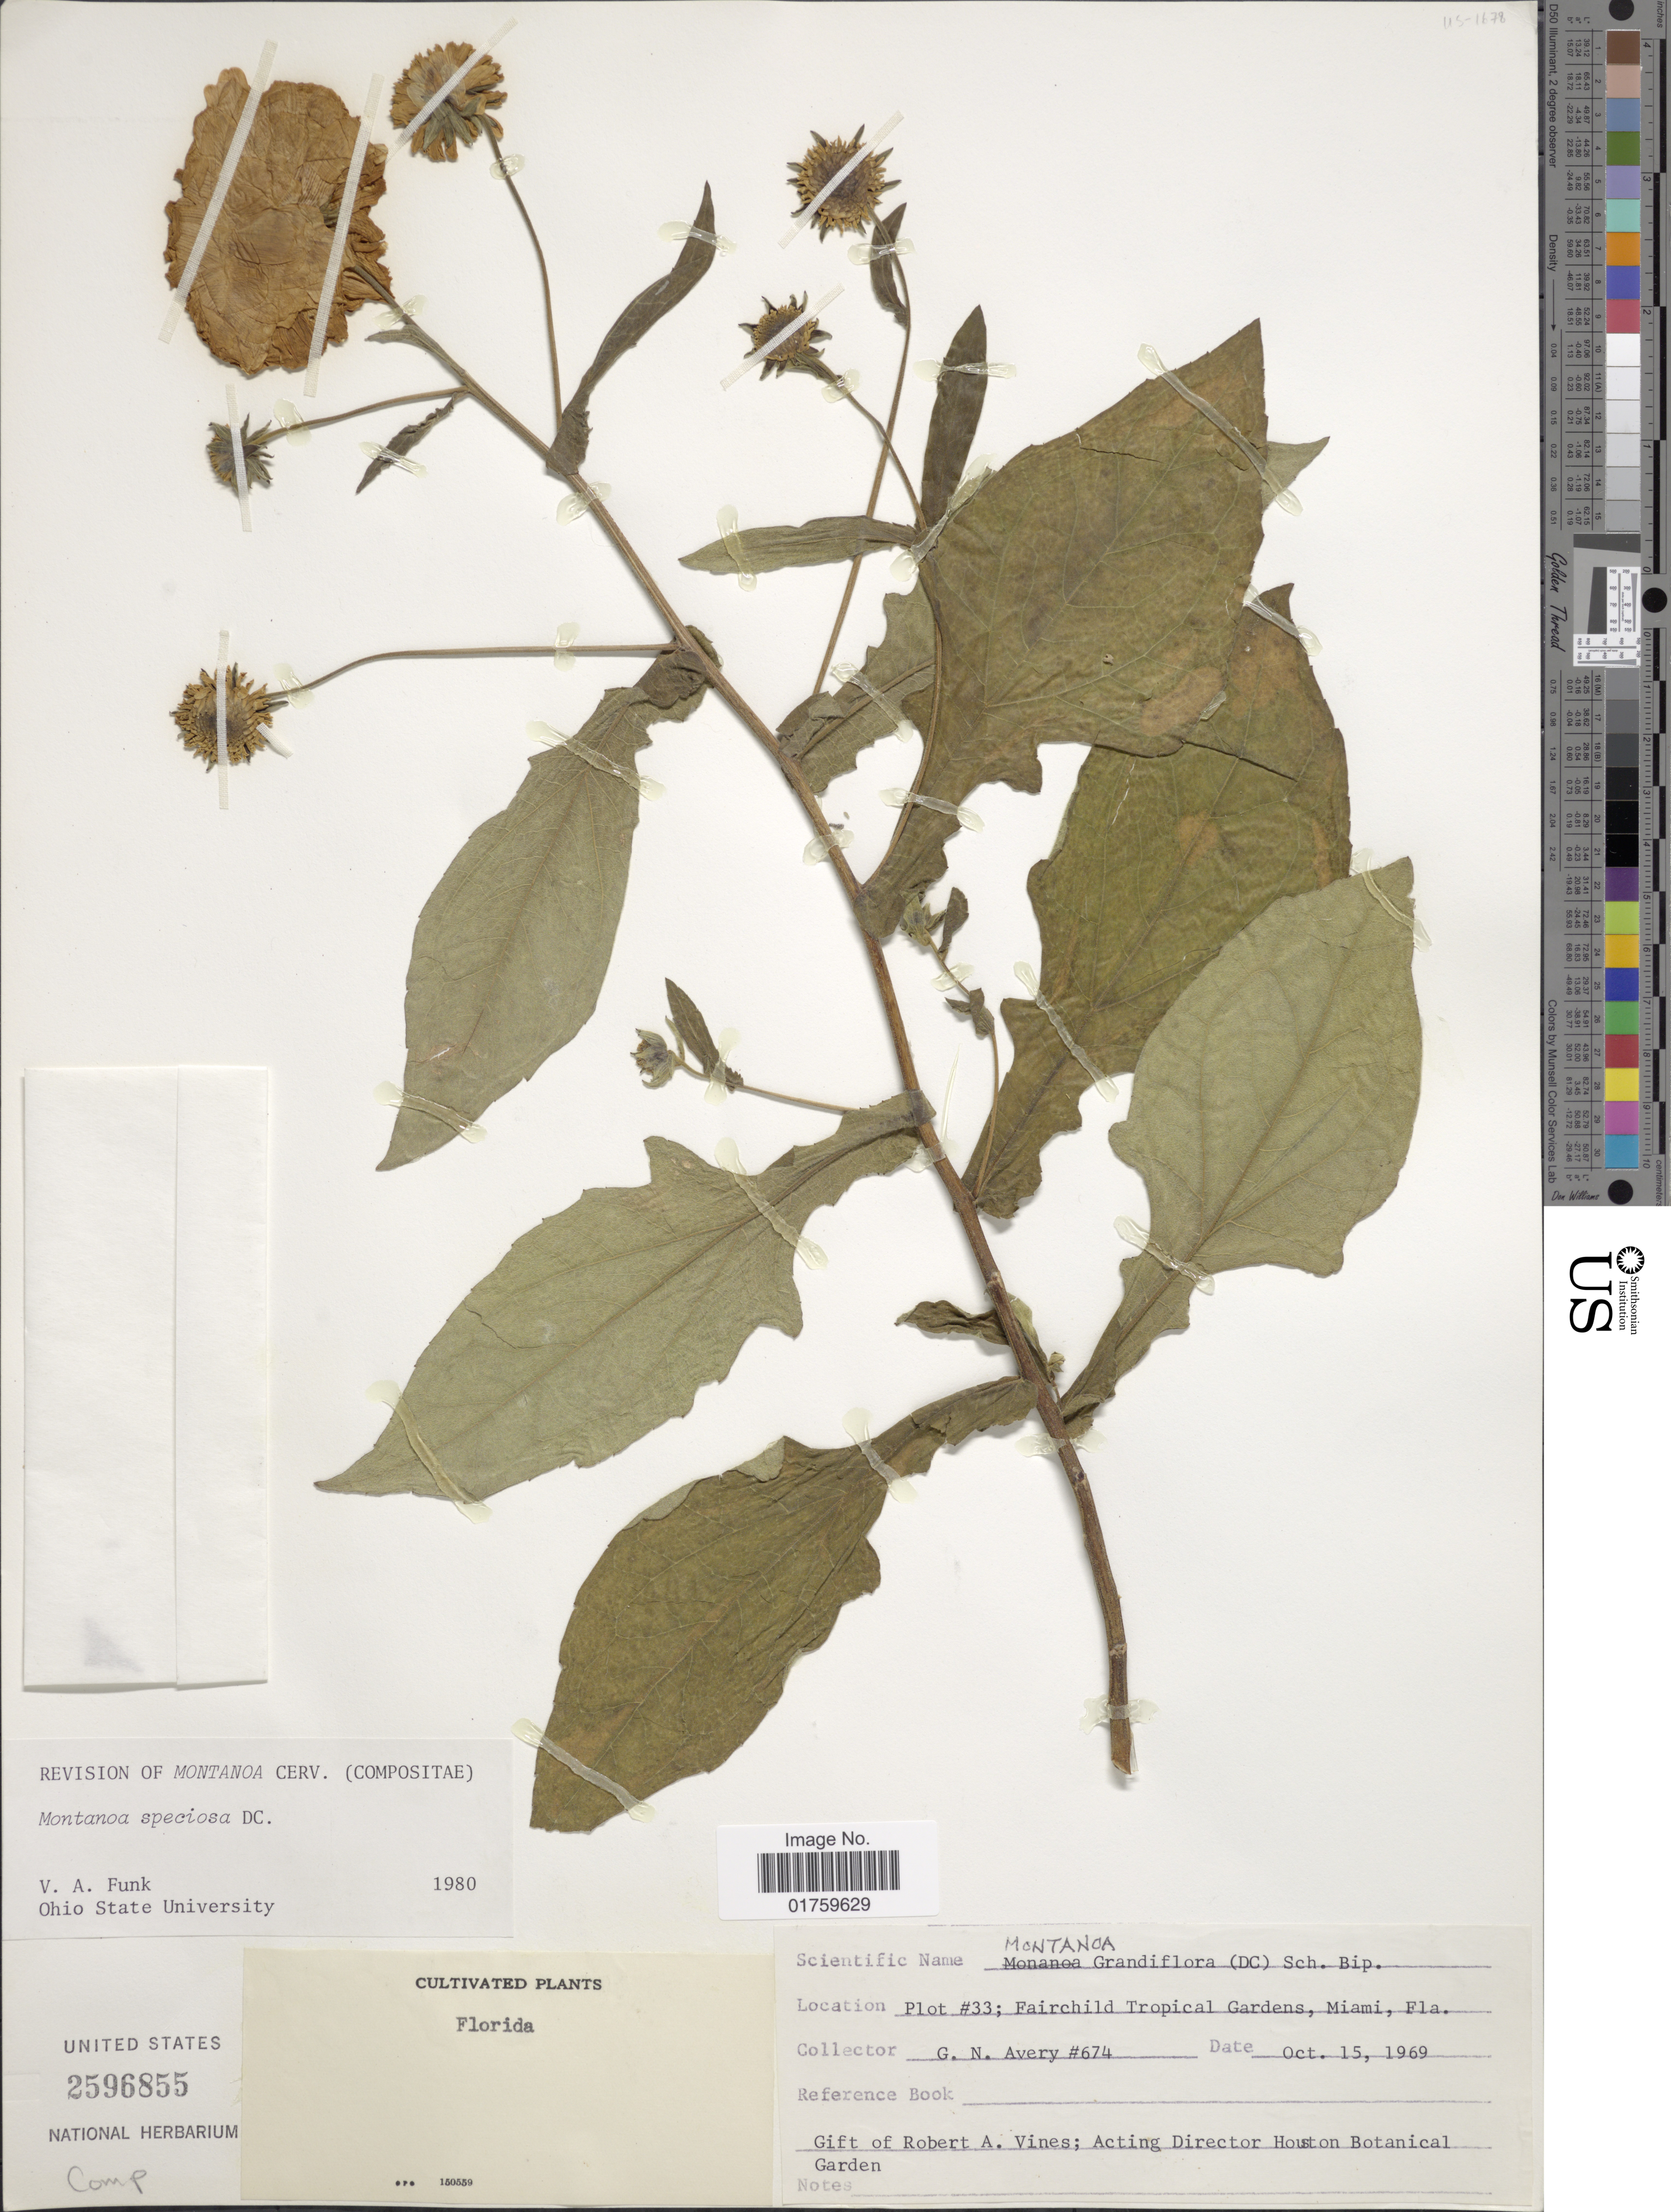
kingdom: Plantae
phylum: Tracheophyta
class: Magnoliopsida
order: Asterales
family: Asteraceae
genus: Montanoa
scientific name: Montanoa speciosa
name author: (DC.) Sch. Bip. ex K. Koch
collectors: G. N. Avery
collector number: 674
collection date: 1969-10-15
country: United States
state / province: Florida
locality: Plot # 33; Fairchild Tropical Gardens, Miami.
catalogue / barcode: US 2596855